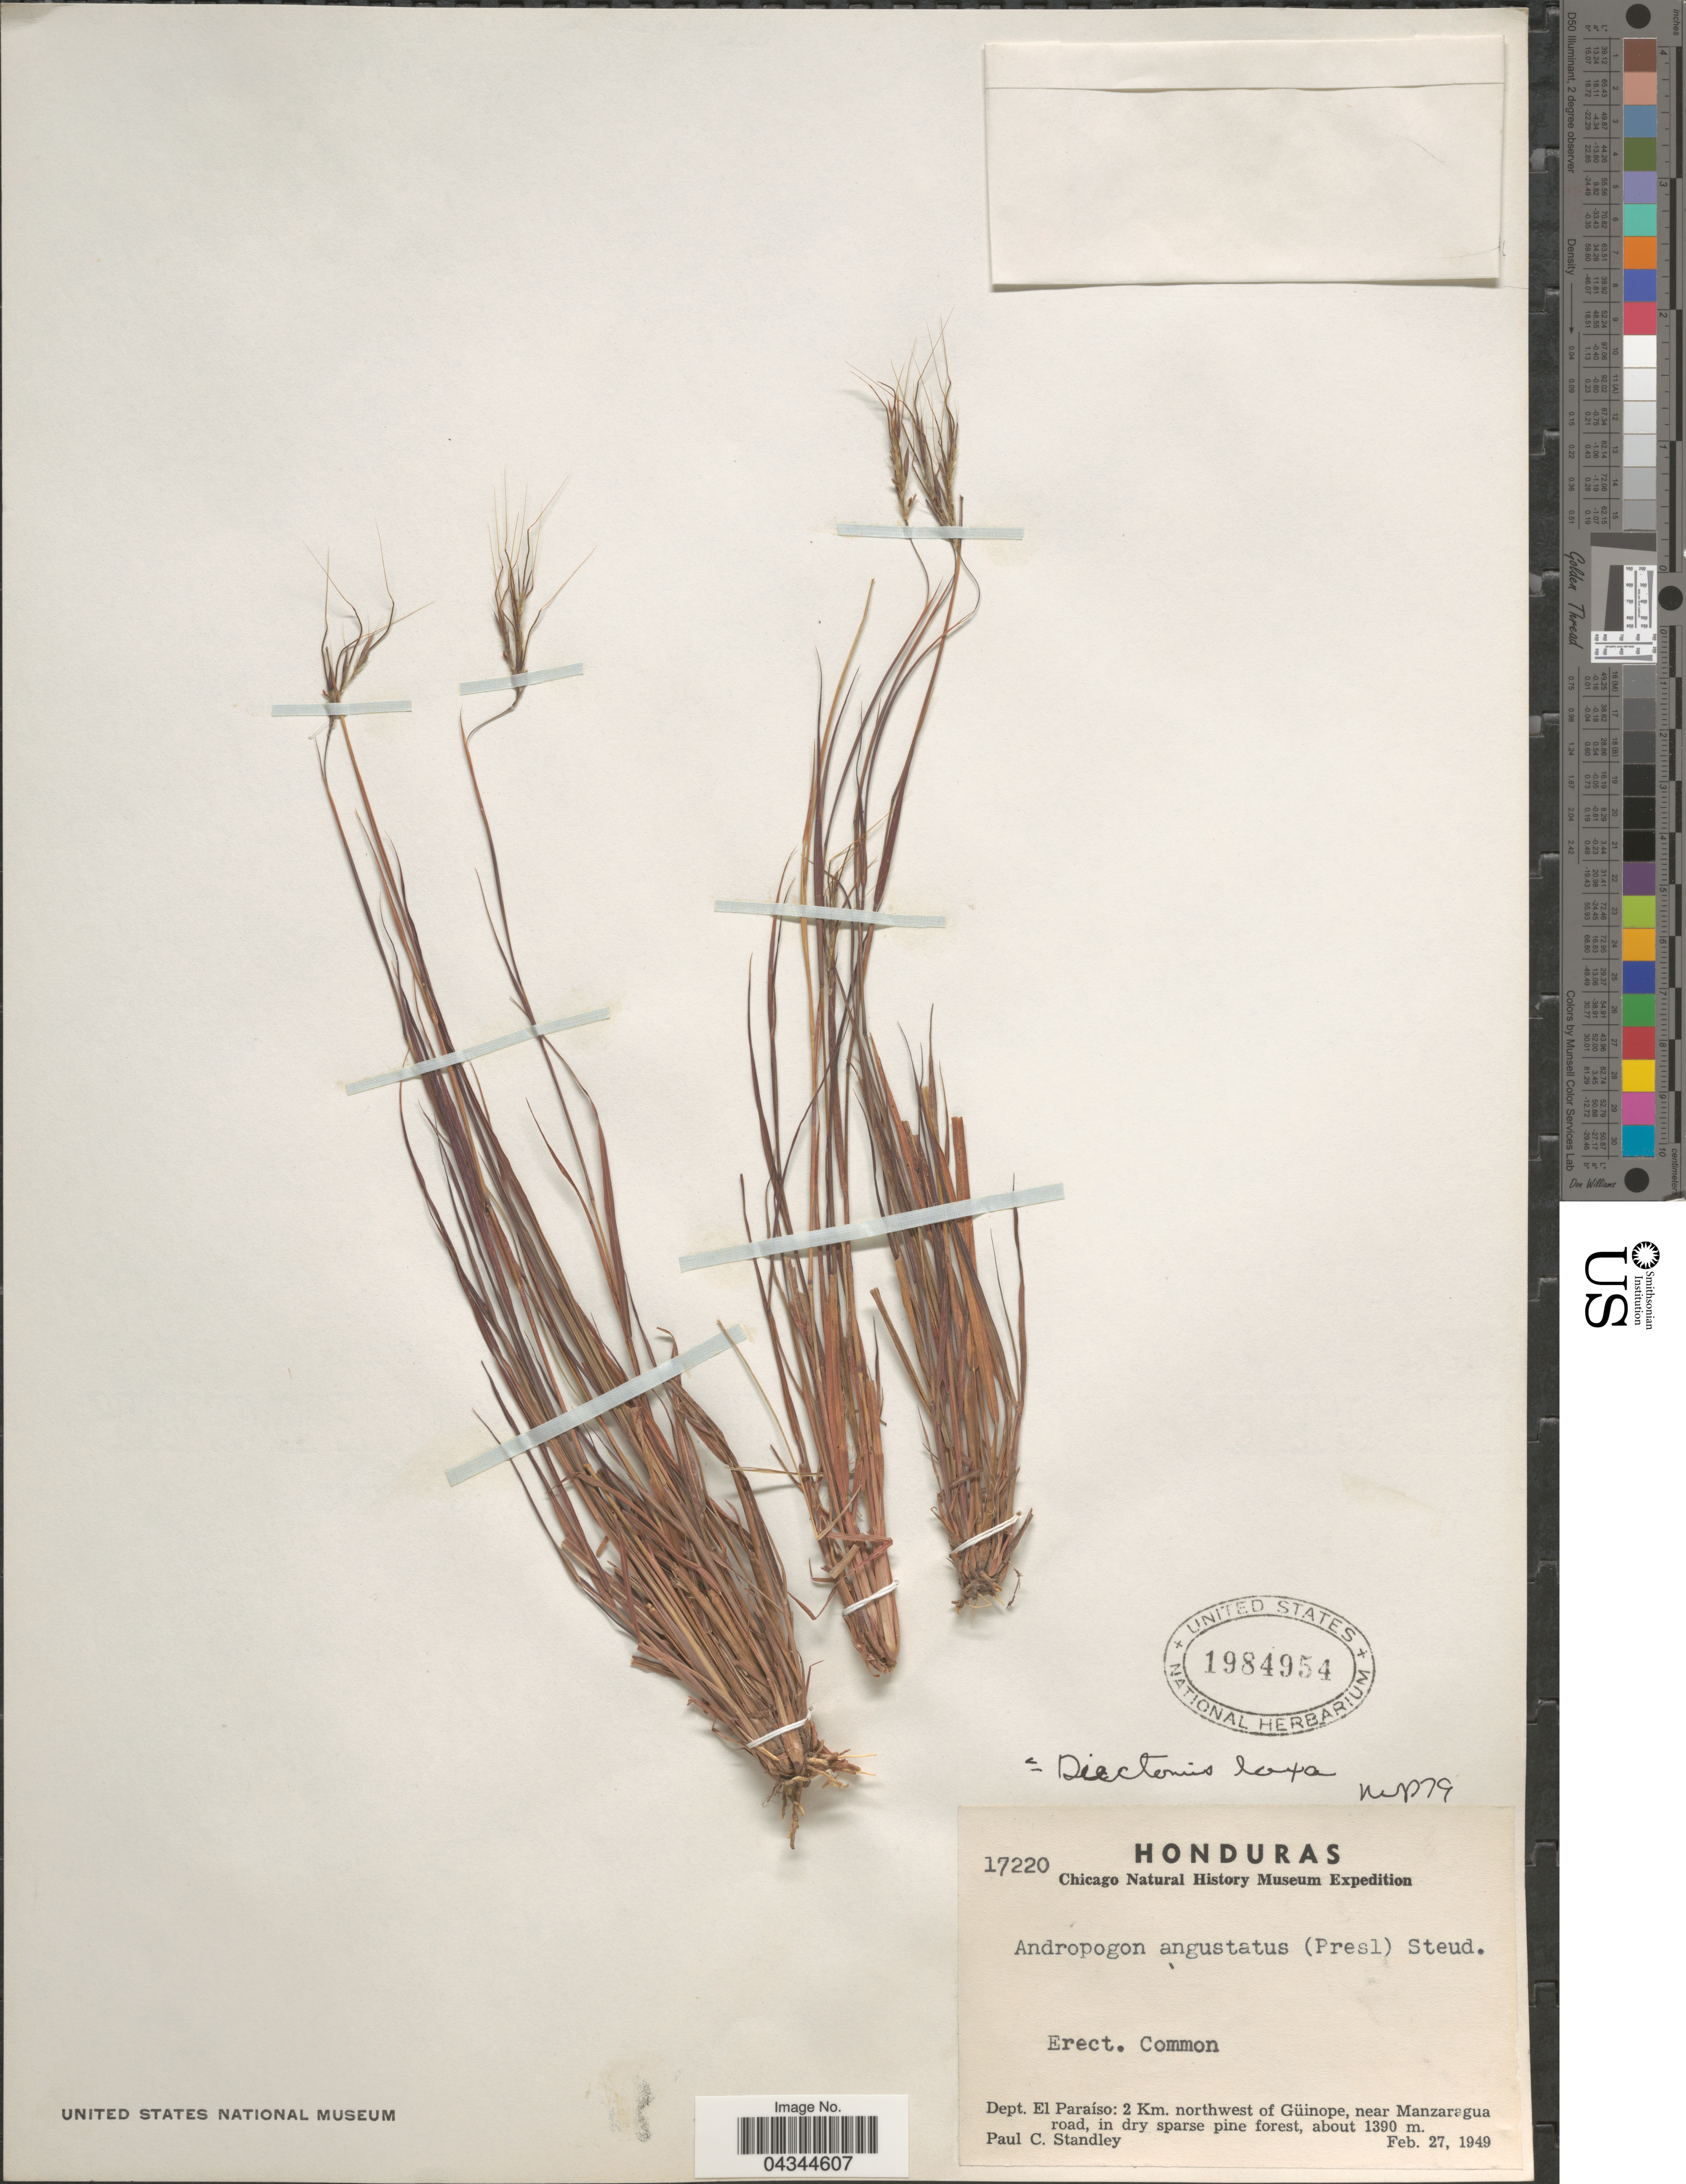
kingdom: Plantae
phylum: Tracheophyta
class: Liliopsida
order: Poales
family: Poaceae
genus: Andropogon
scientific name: Andropogon angustatus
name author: (J. Presl) Steud.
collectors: P. C. Standley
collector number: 17220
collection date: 1949-02-27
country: Honduras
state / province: El Paraiso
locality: Chicago Natural History Museum Expedition. Dept. El Paraíso: 2 Km. northwest of Güinope, near Manzaragua road, in dry sparse pine forest.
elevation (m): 1390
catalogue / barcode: US 1984954